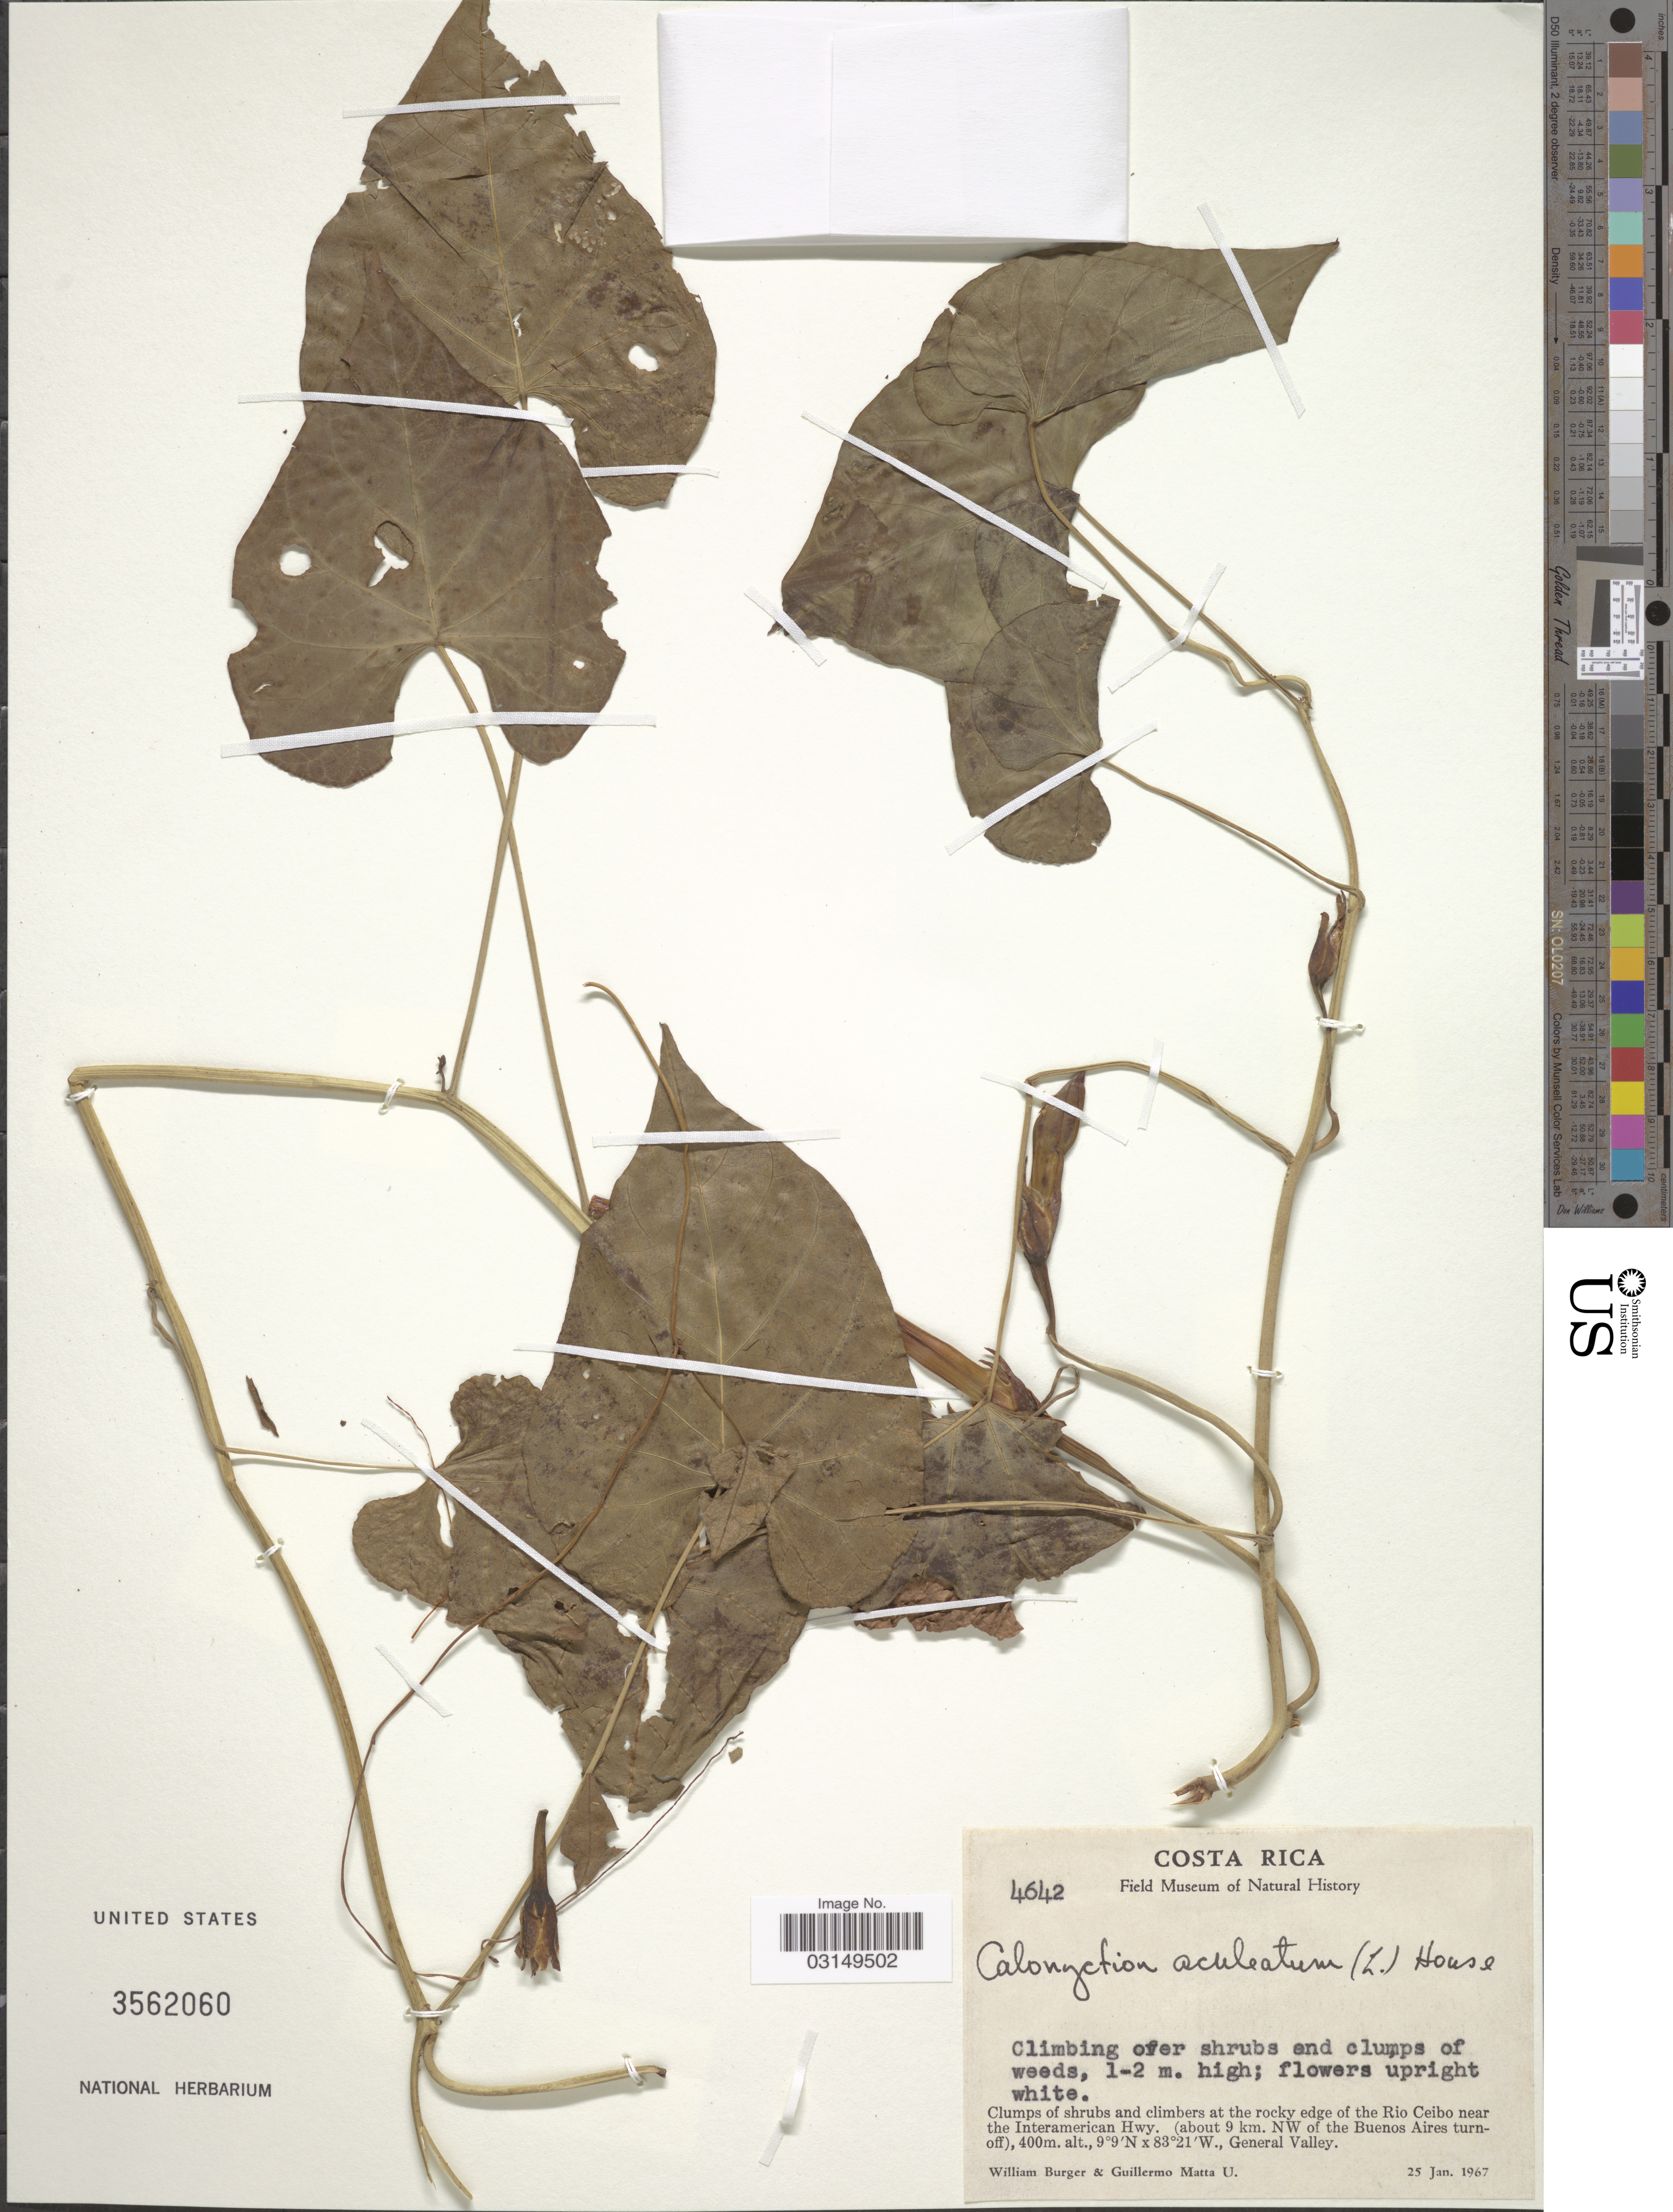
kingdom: Plantae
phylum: Tracheophyta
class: Magnoliopsida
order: Solanales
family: Convolvulaceae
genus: Ipomoea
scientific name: Ipomoea alba L.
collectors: W. Burger & G. Matta U.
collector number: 4642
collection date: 1967-01-25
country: Costa Rica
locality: Clumps and shrubs and climbers at the rocky edge of the Rio Ceibo near the Interamerican Hwy. (about 9 km. NW of the Buenos Aires turnoff). General Valley.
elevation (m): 400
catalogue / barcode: US 3562060